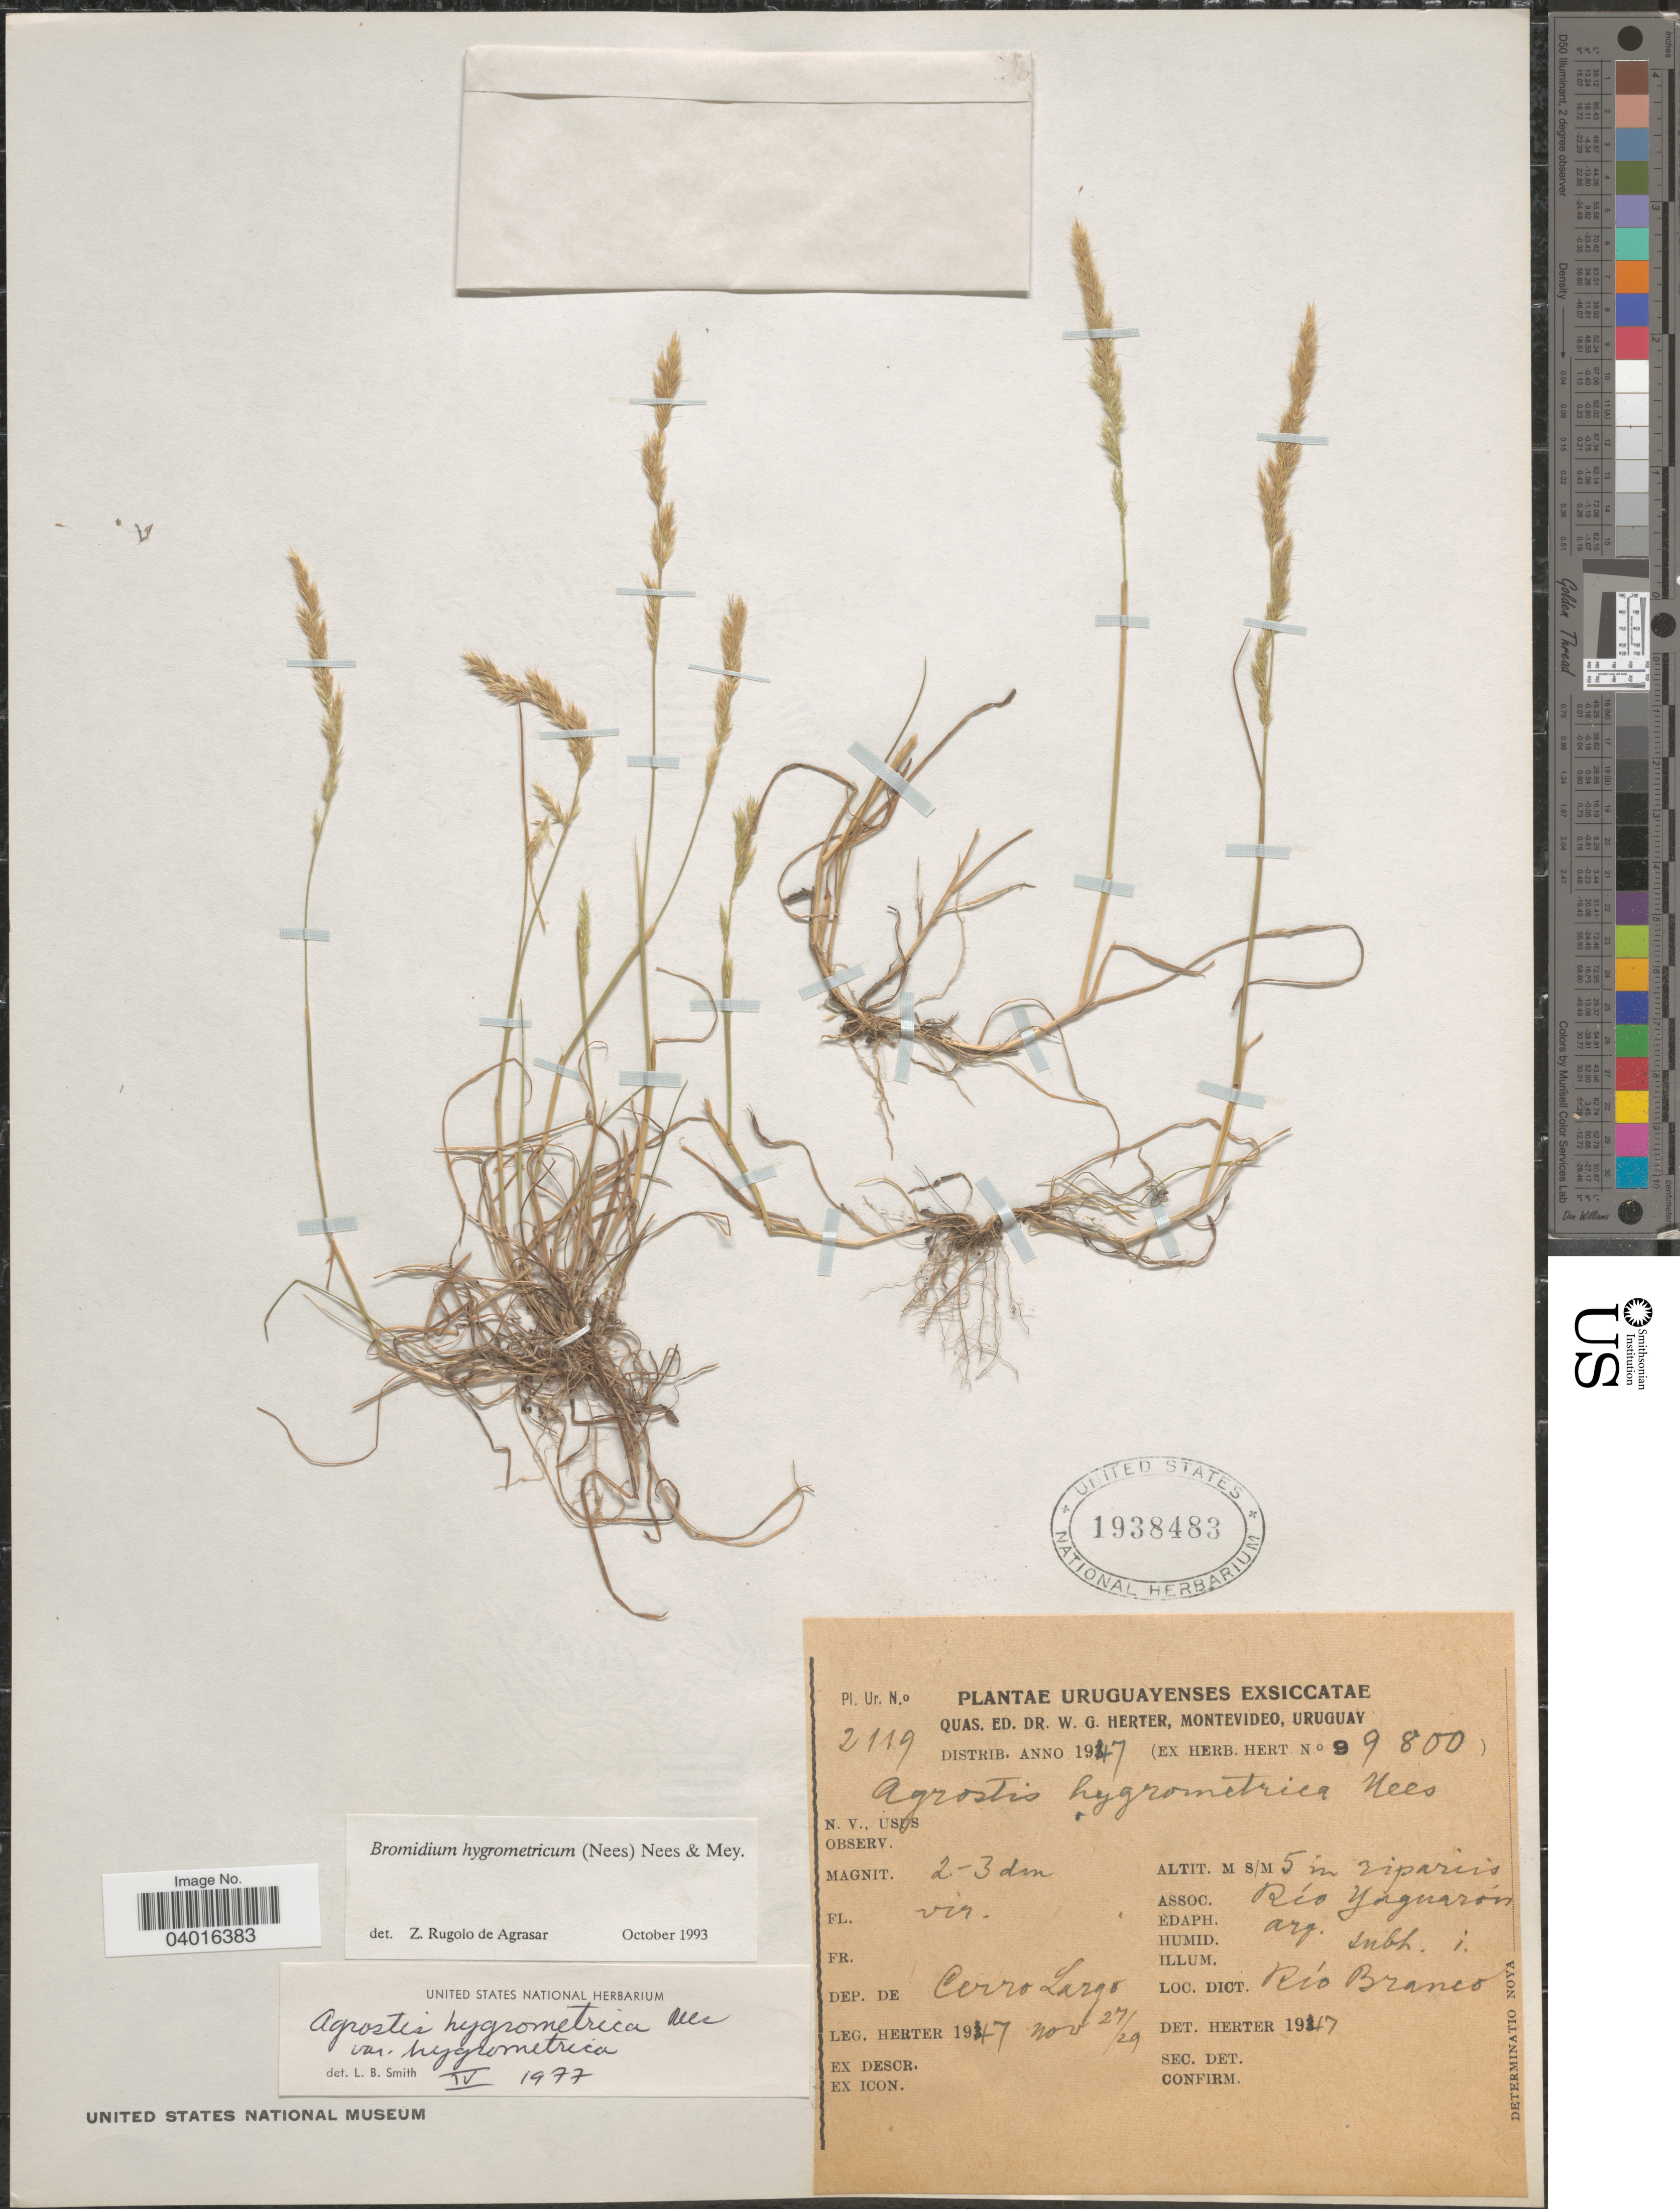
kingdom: Plantae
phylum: Tracheophyta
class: Liliopsida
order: Poales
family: Poaceae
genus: Bromidium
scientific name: Bromidium hygrometricum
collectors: W. G. Herter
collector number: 2119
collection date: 1947-11-27/1947-11-29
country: Uruguay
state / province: Cerro Largo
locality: Dep. de Cerro Largo. Dict. Río Branco. In ripariis Río Yaguarón.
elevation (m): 5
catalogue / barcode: US 1938483